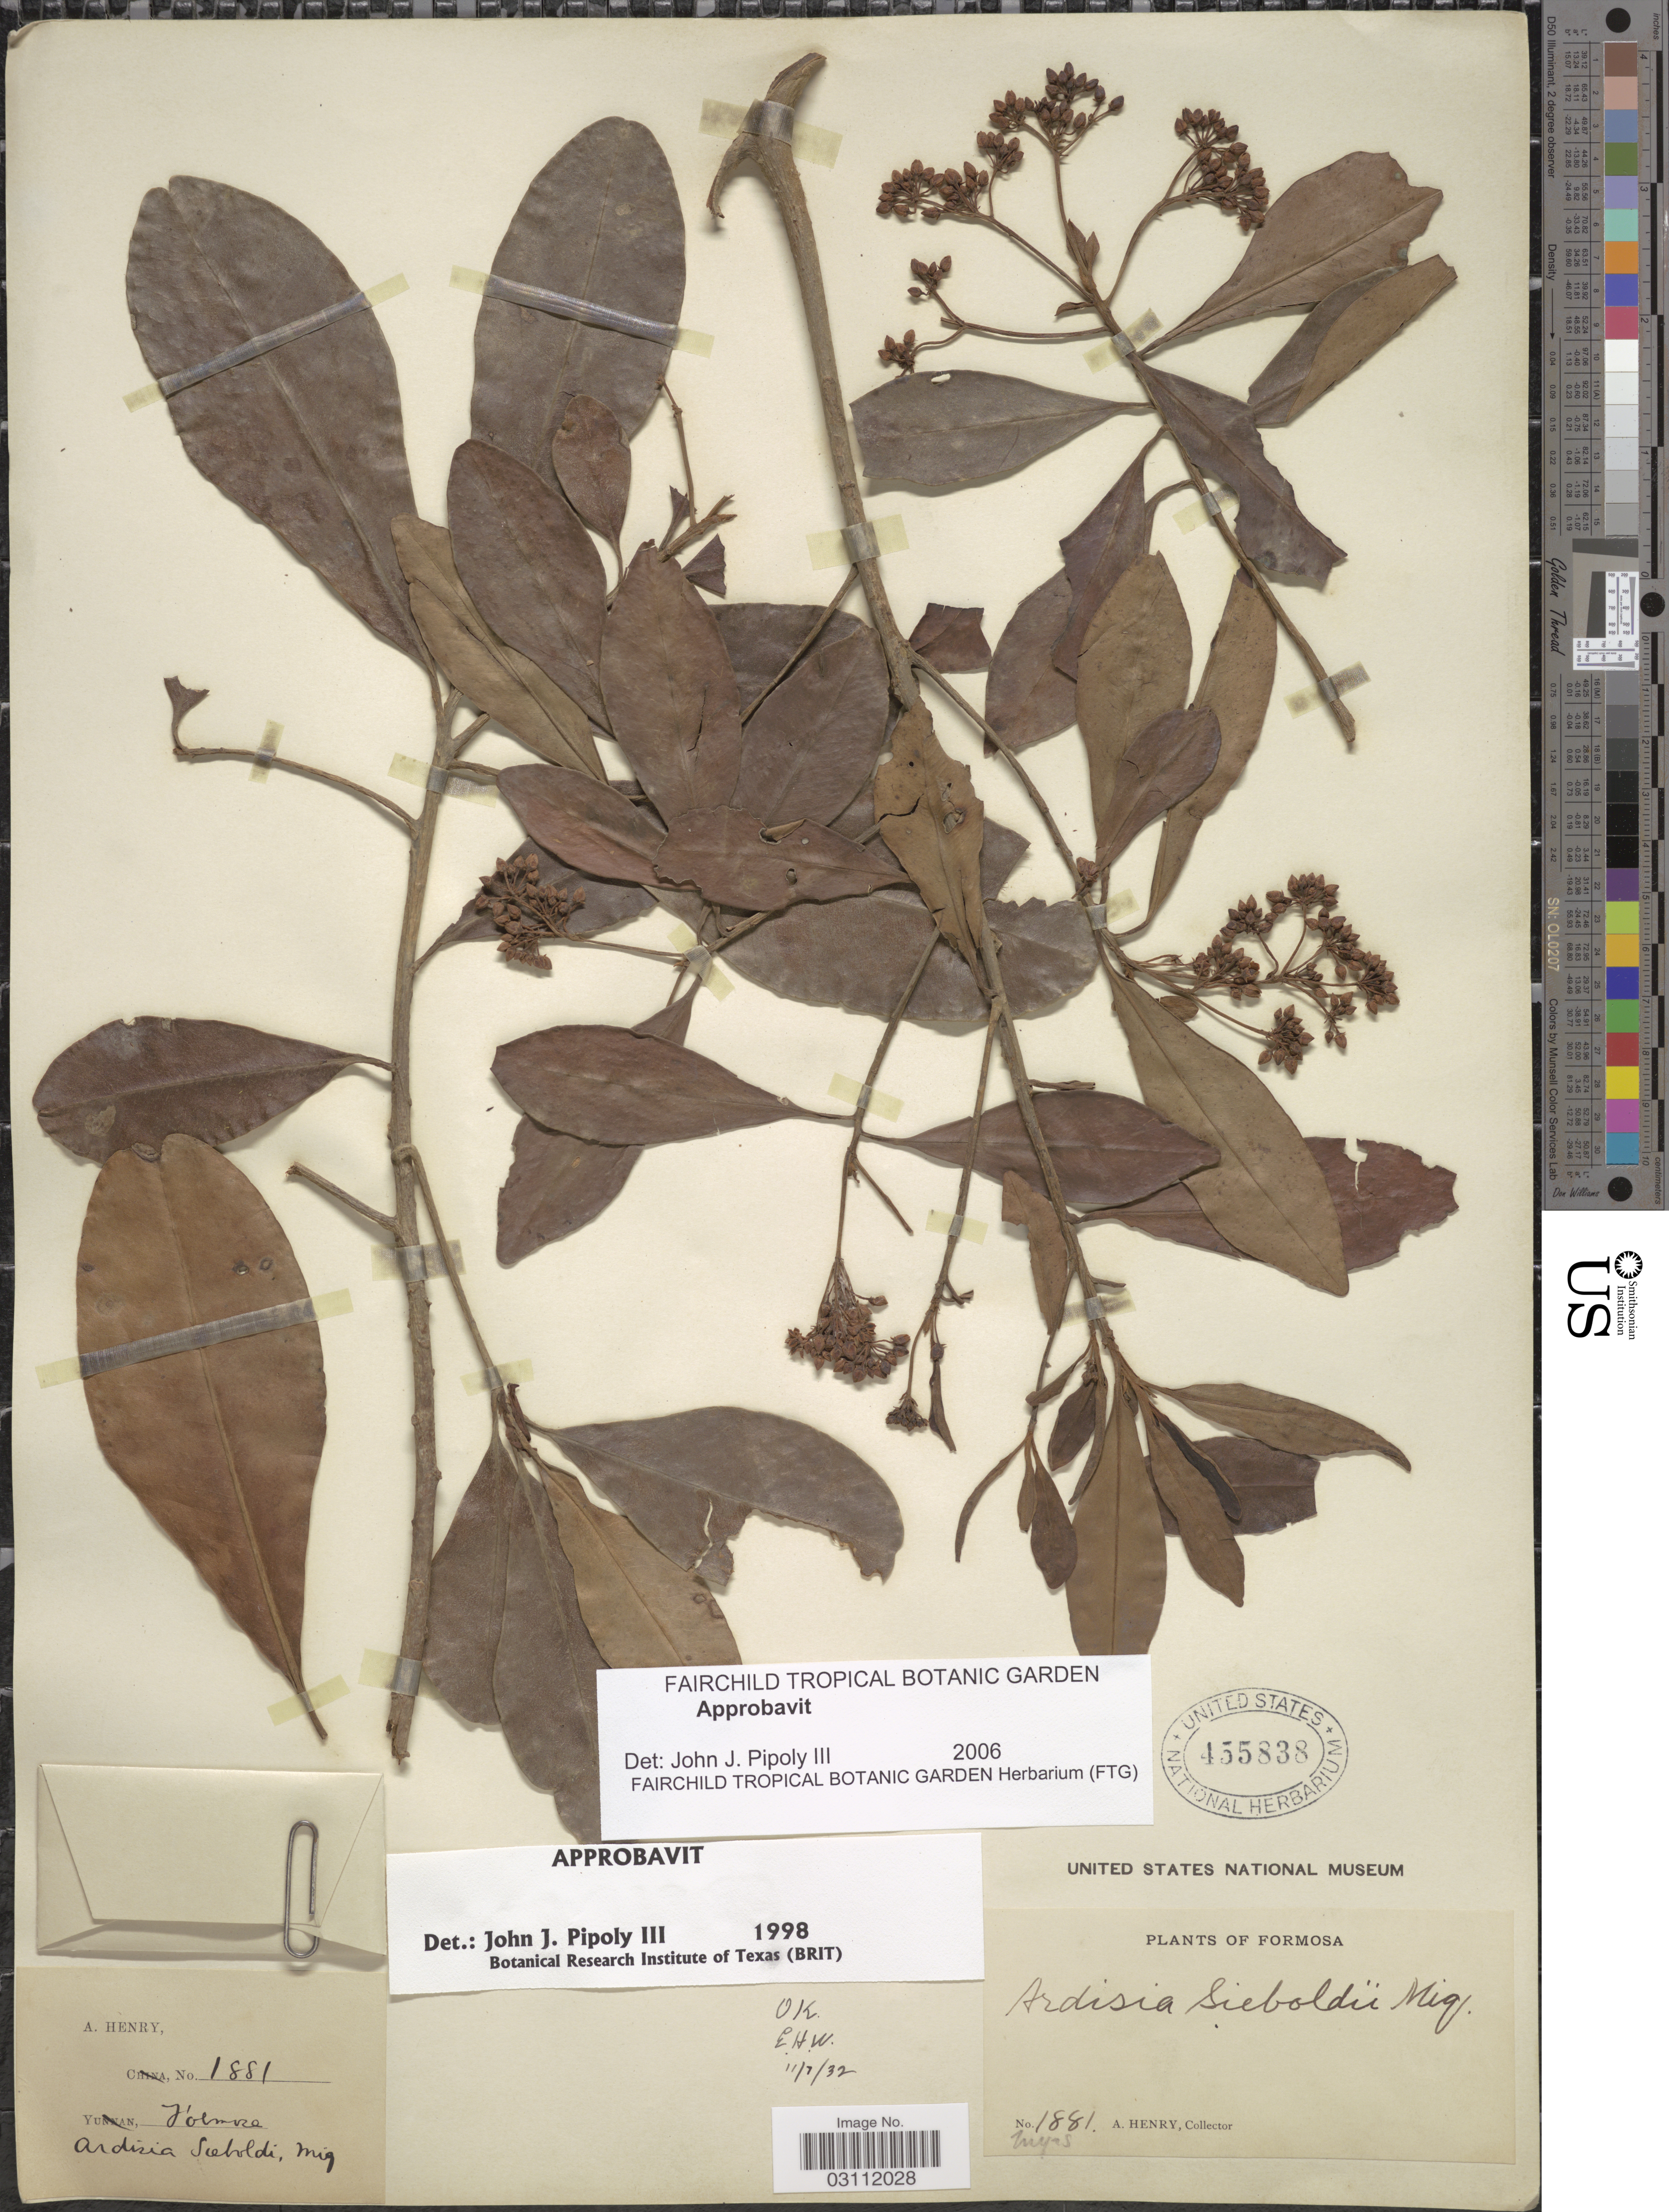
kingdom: Plantae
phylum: Tracheophyta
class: Magnoliopsida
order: Ericales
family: Primulaceae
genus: Ardisia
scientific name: Ardisia sieboldii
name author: Miq.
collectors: A. Henry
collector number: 1881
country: Taiwan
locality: Formosa.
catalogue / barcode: US 455838